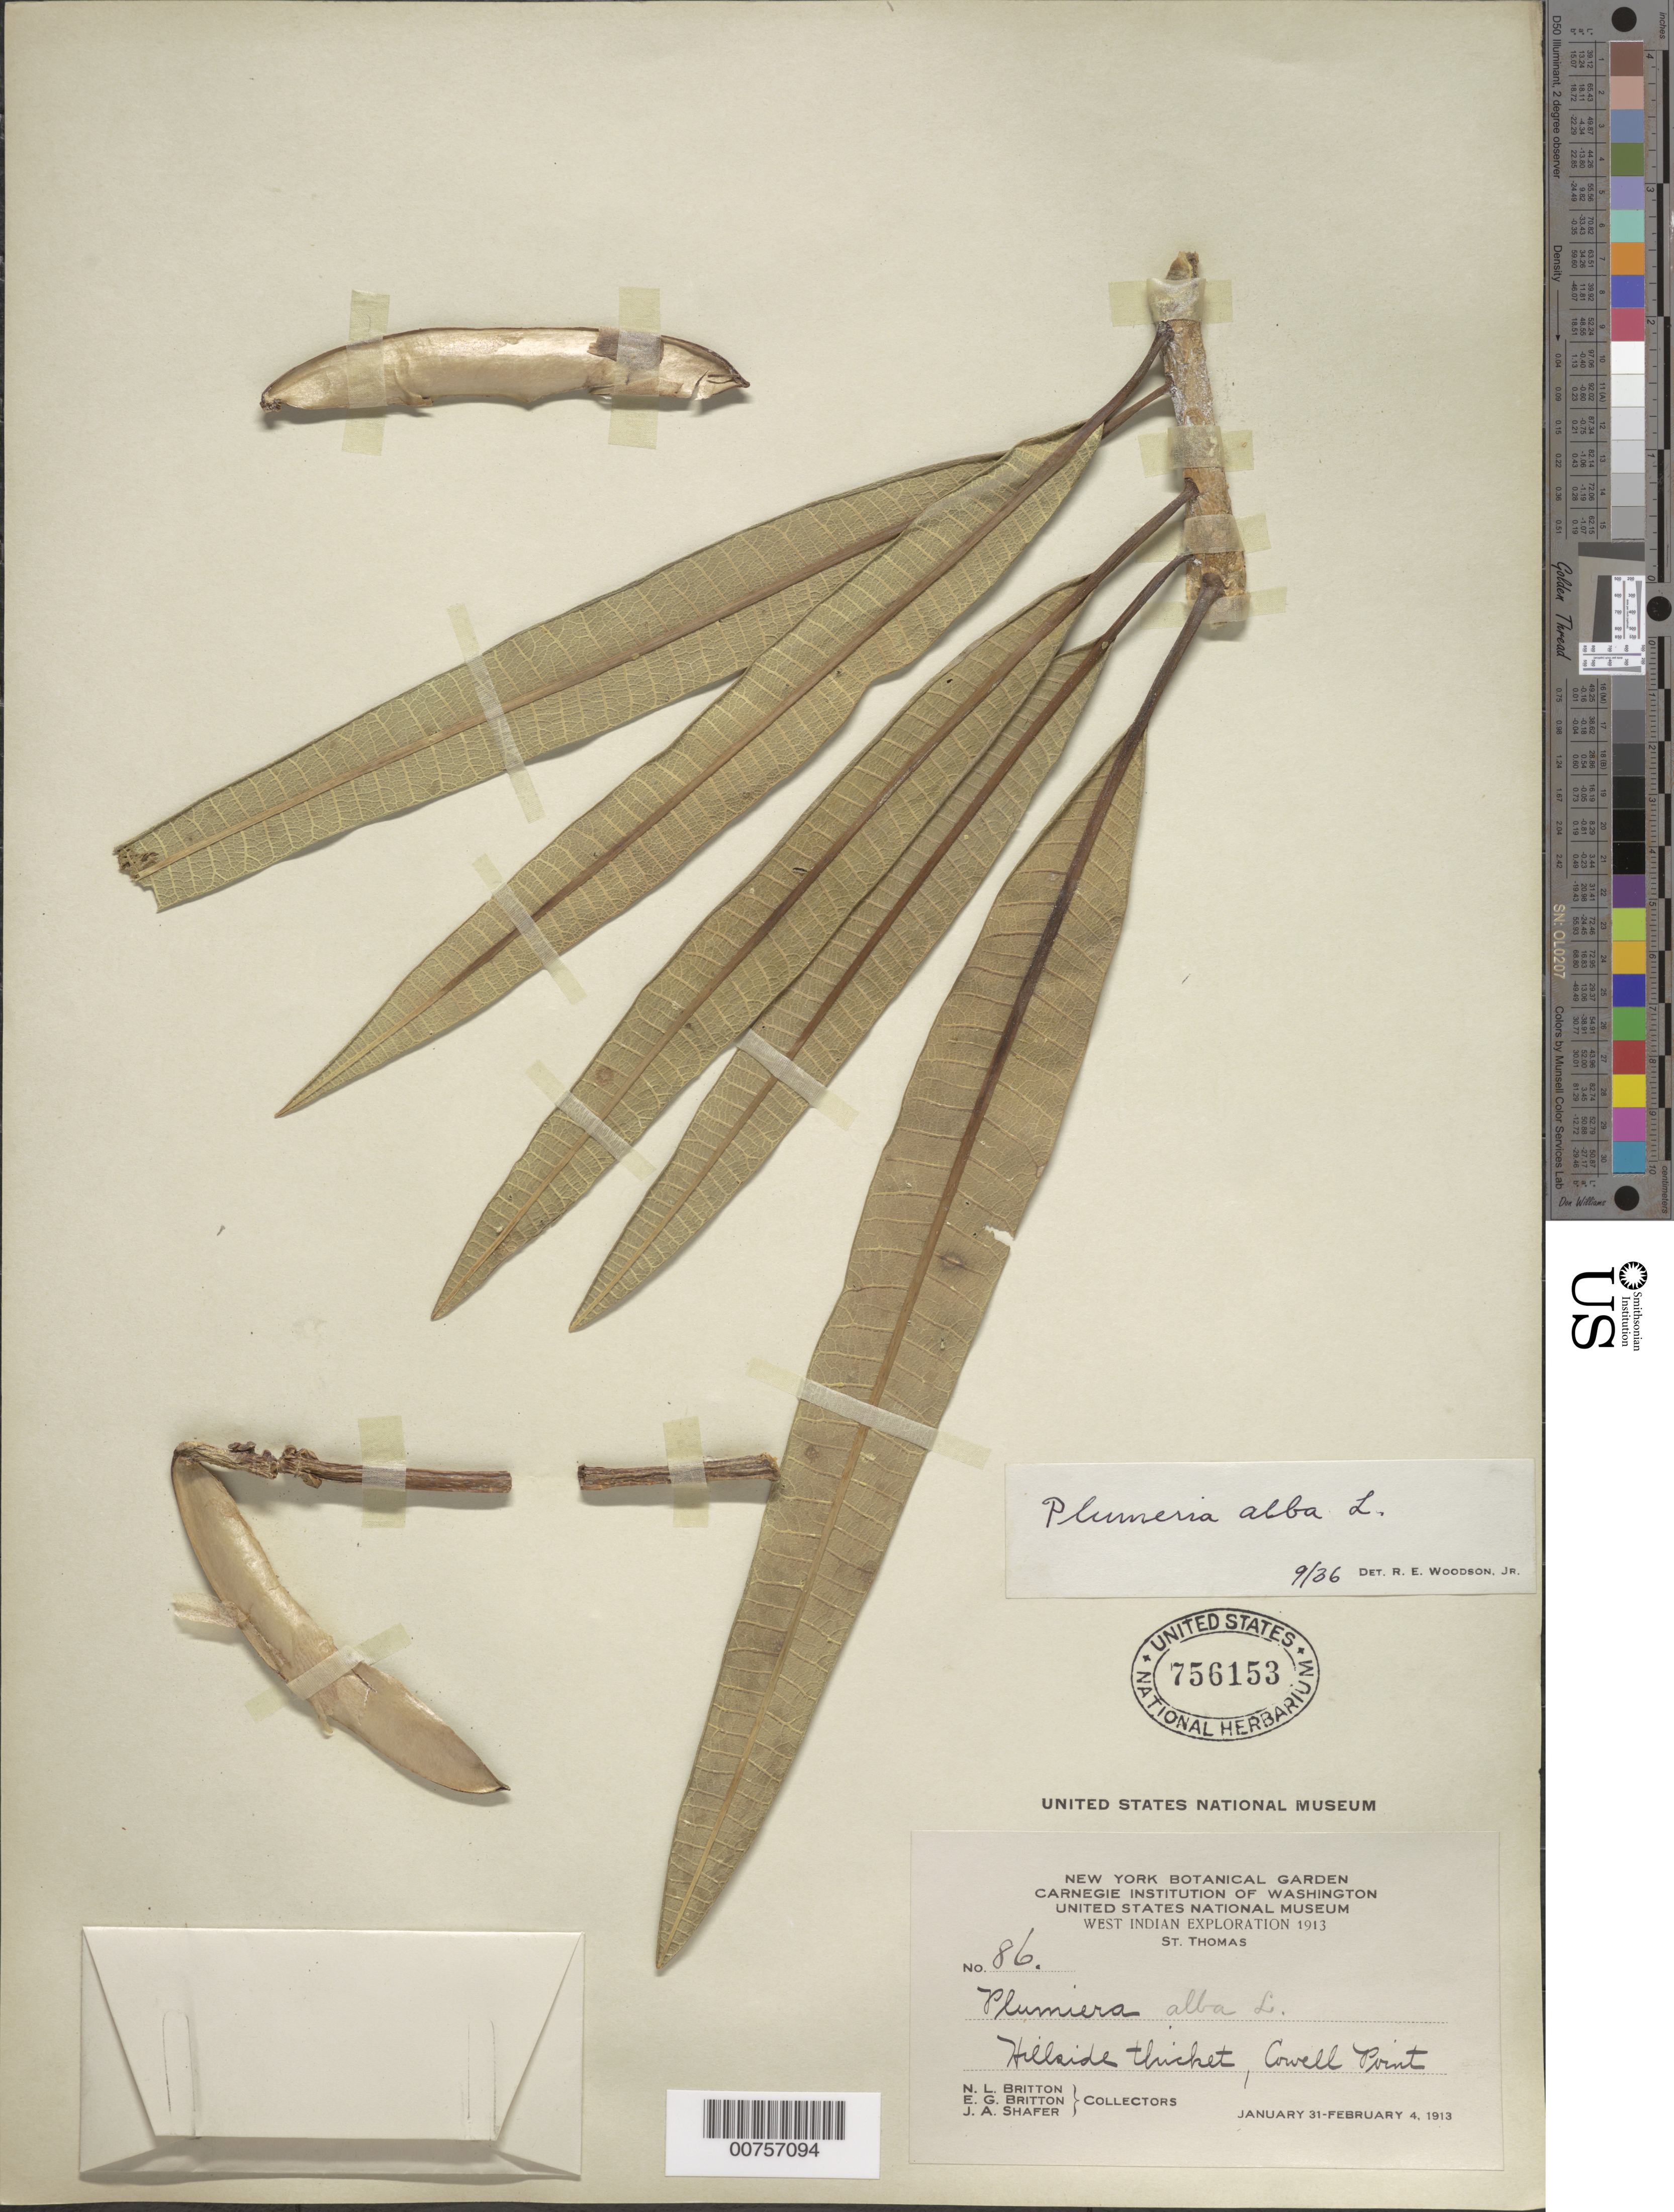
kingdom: Plantae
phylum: Tracheophyta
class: Magnoliopsida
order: Gentianales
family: Apocynaceae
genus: Plumeria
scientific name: Plumeria alba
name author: L.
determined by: Woodson, R. E., Jr.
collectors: N. Britton, E. G. Britton & J. A. Shafer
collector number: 86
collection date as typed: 31 Jan 1913 to 04 Feb 1913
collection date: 1913-01-31/1913-02-04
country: U.S. Virgin Islands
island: St. Thomas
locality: Cowell Point.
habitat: Hillside thicket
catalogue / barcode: US 756153